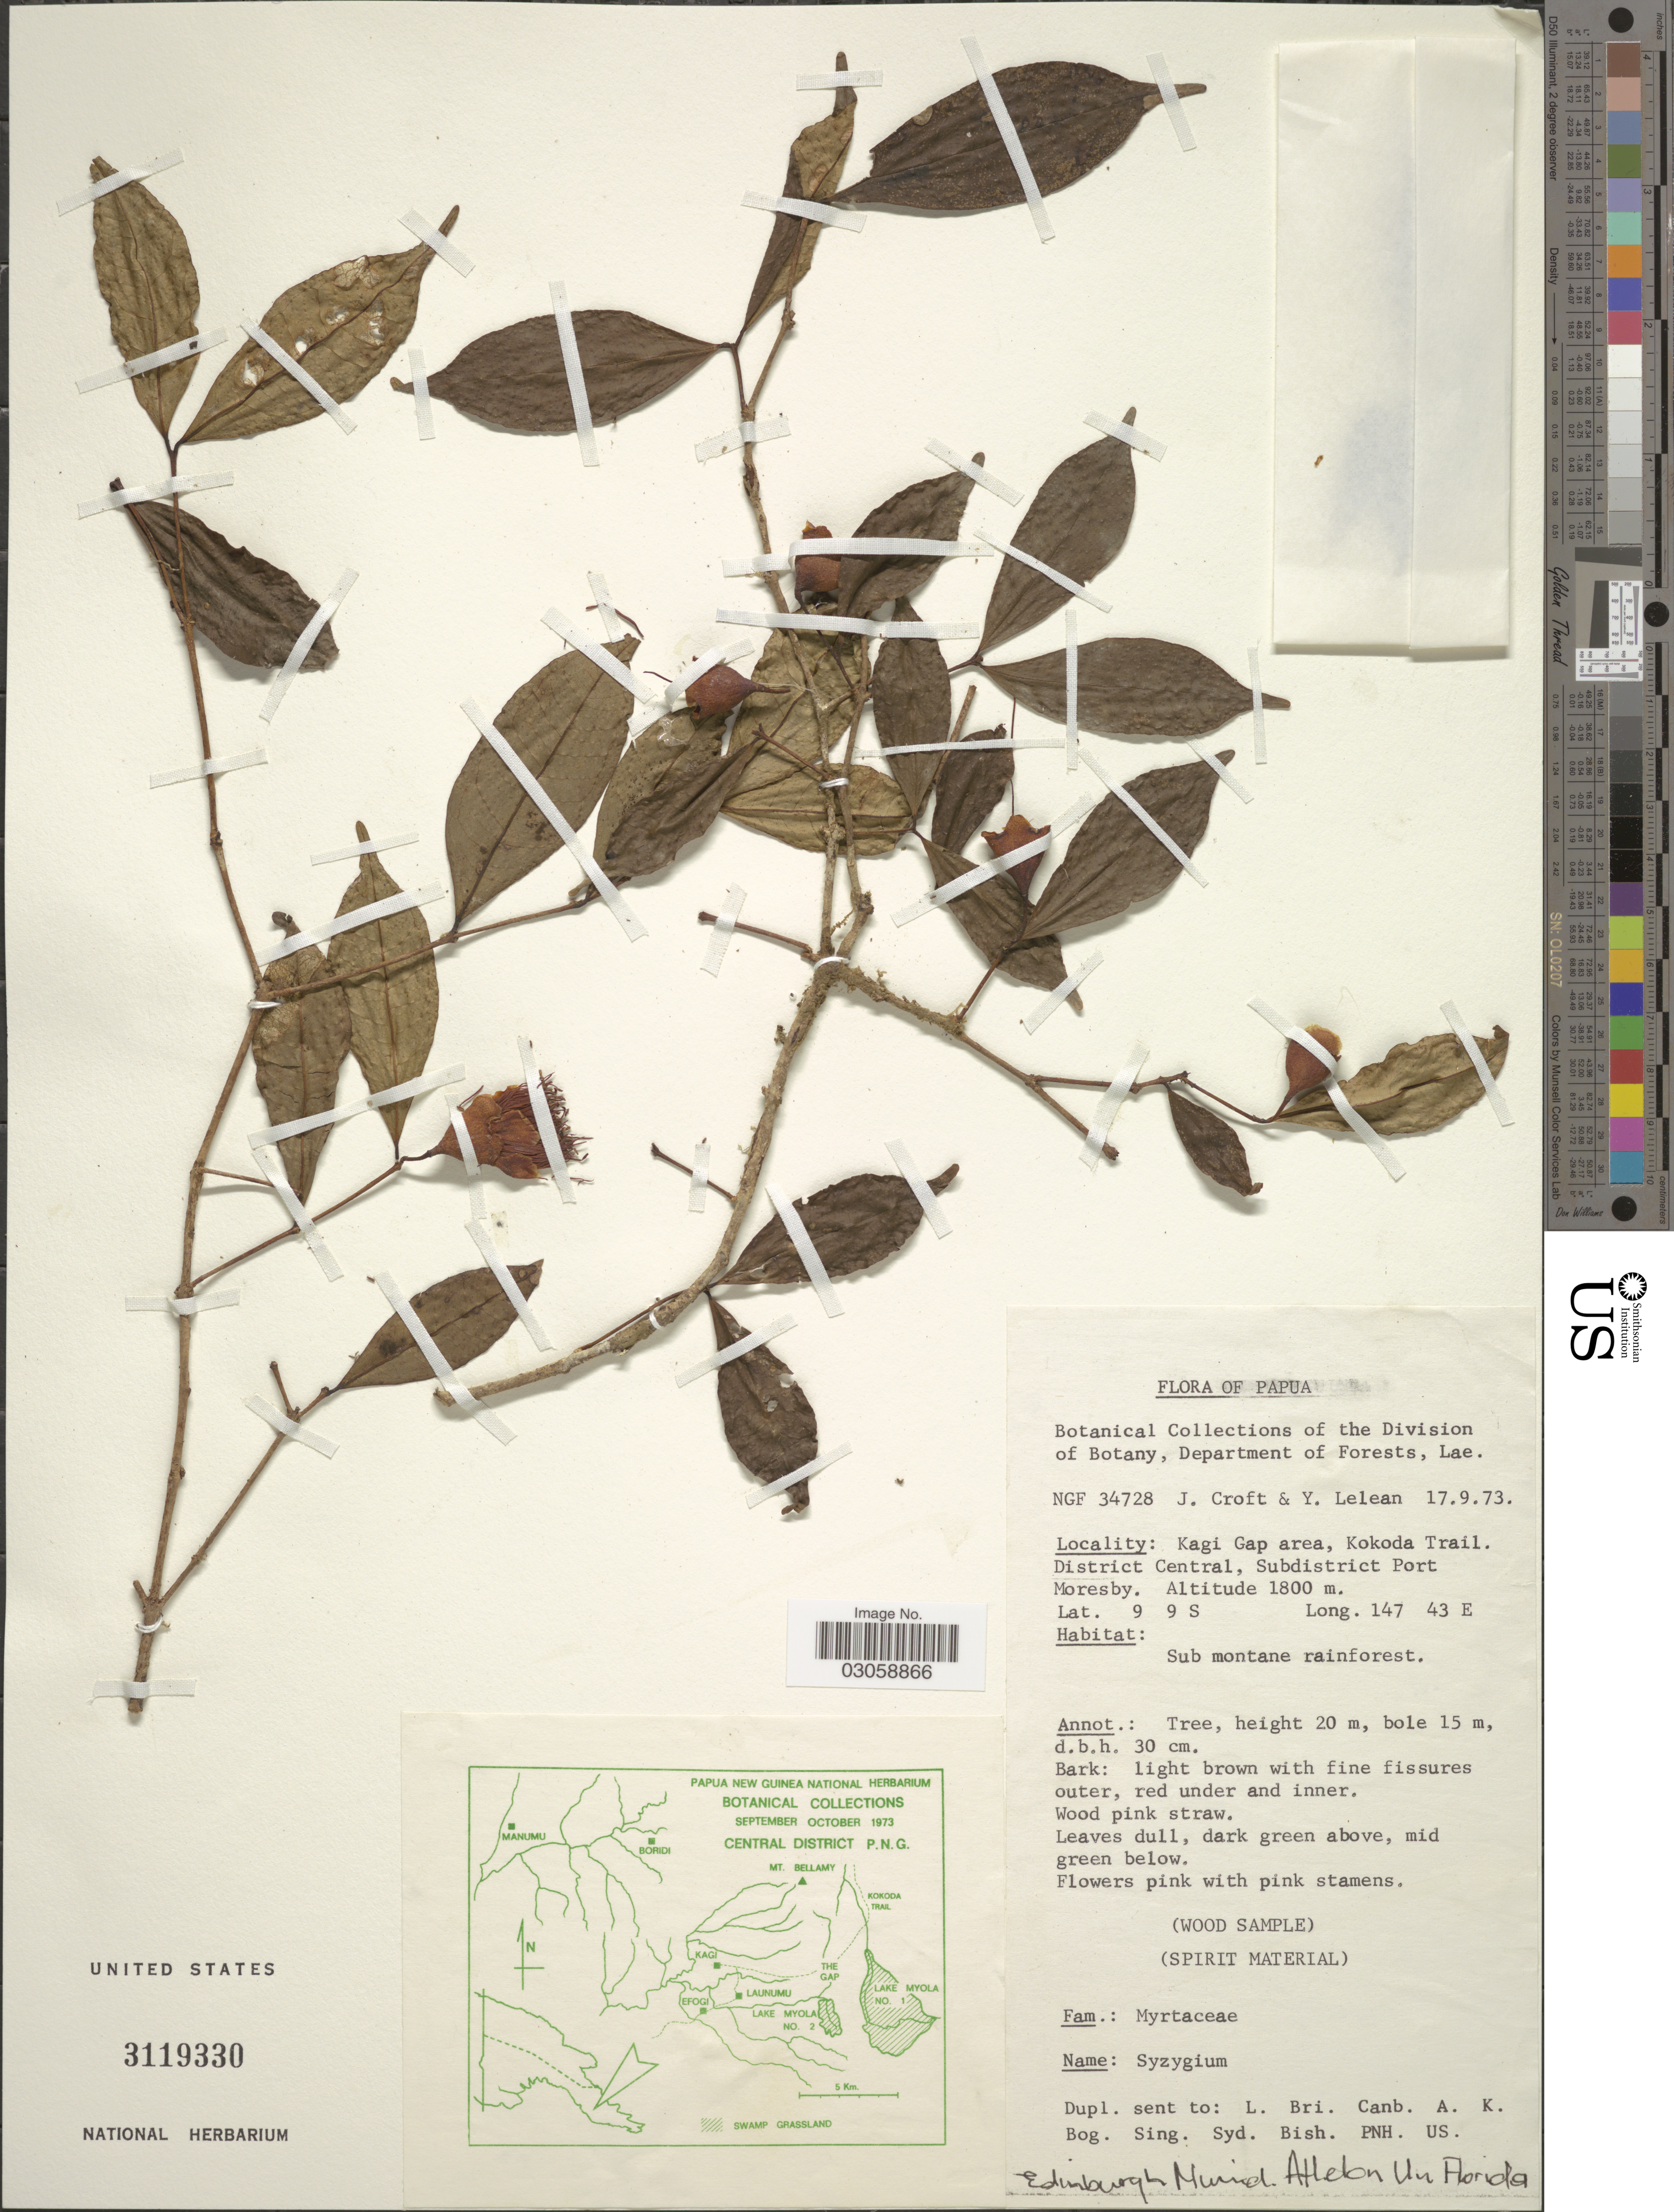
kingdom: Plantae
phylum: Tracheophyta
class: Magnoliopsida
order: Myrtales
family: Myrtaceae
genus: Syzygium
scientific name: Syzygium sp.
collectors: J. Croft & Y. Lelean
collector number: NGF 34728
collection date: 1973-09-17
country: Papua New Guinea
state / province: Central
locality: Kagi Gap area, Kokoda Trail, District Central, Subdistrict Port Moresby.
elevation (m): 1800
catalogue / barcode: US 3119330